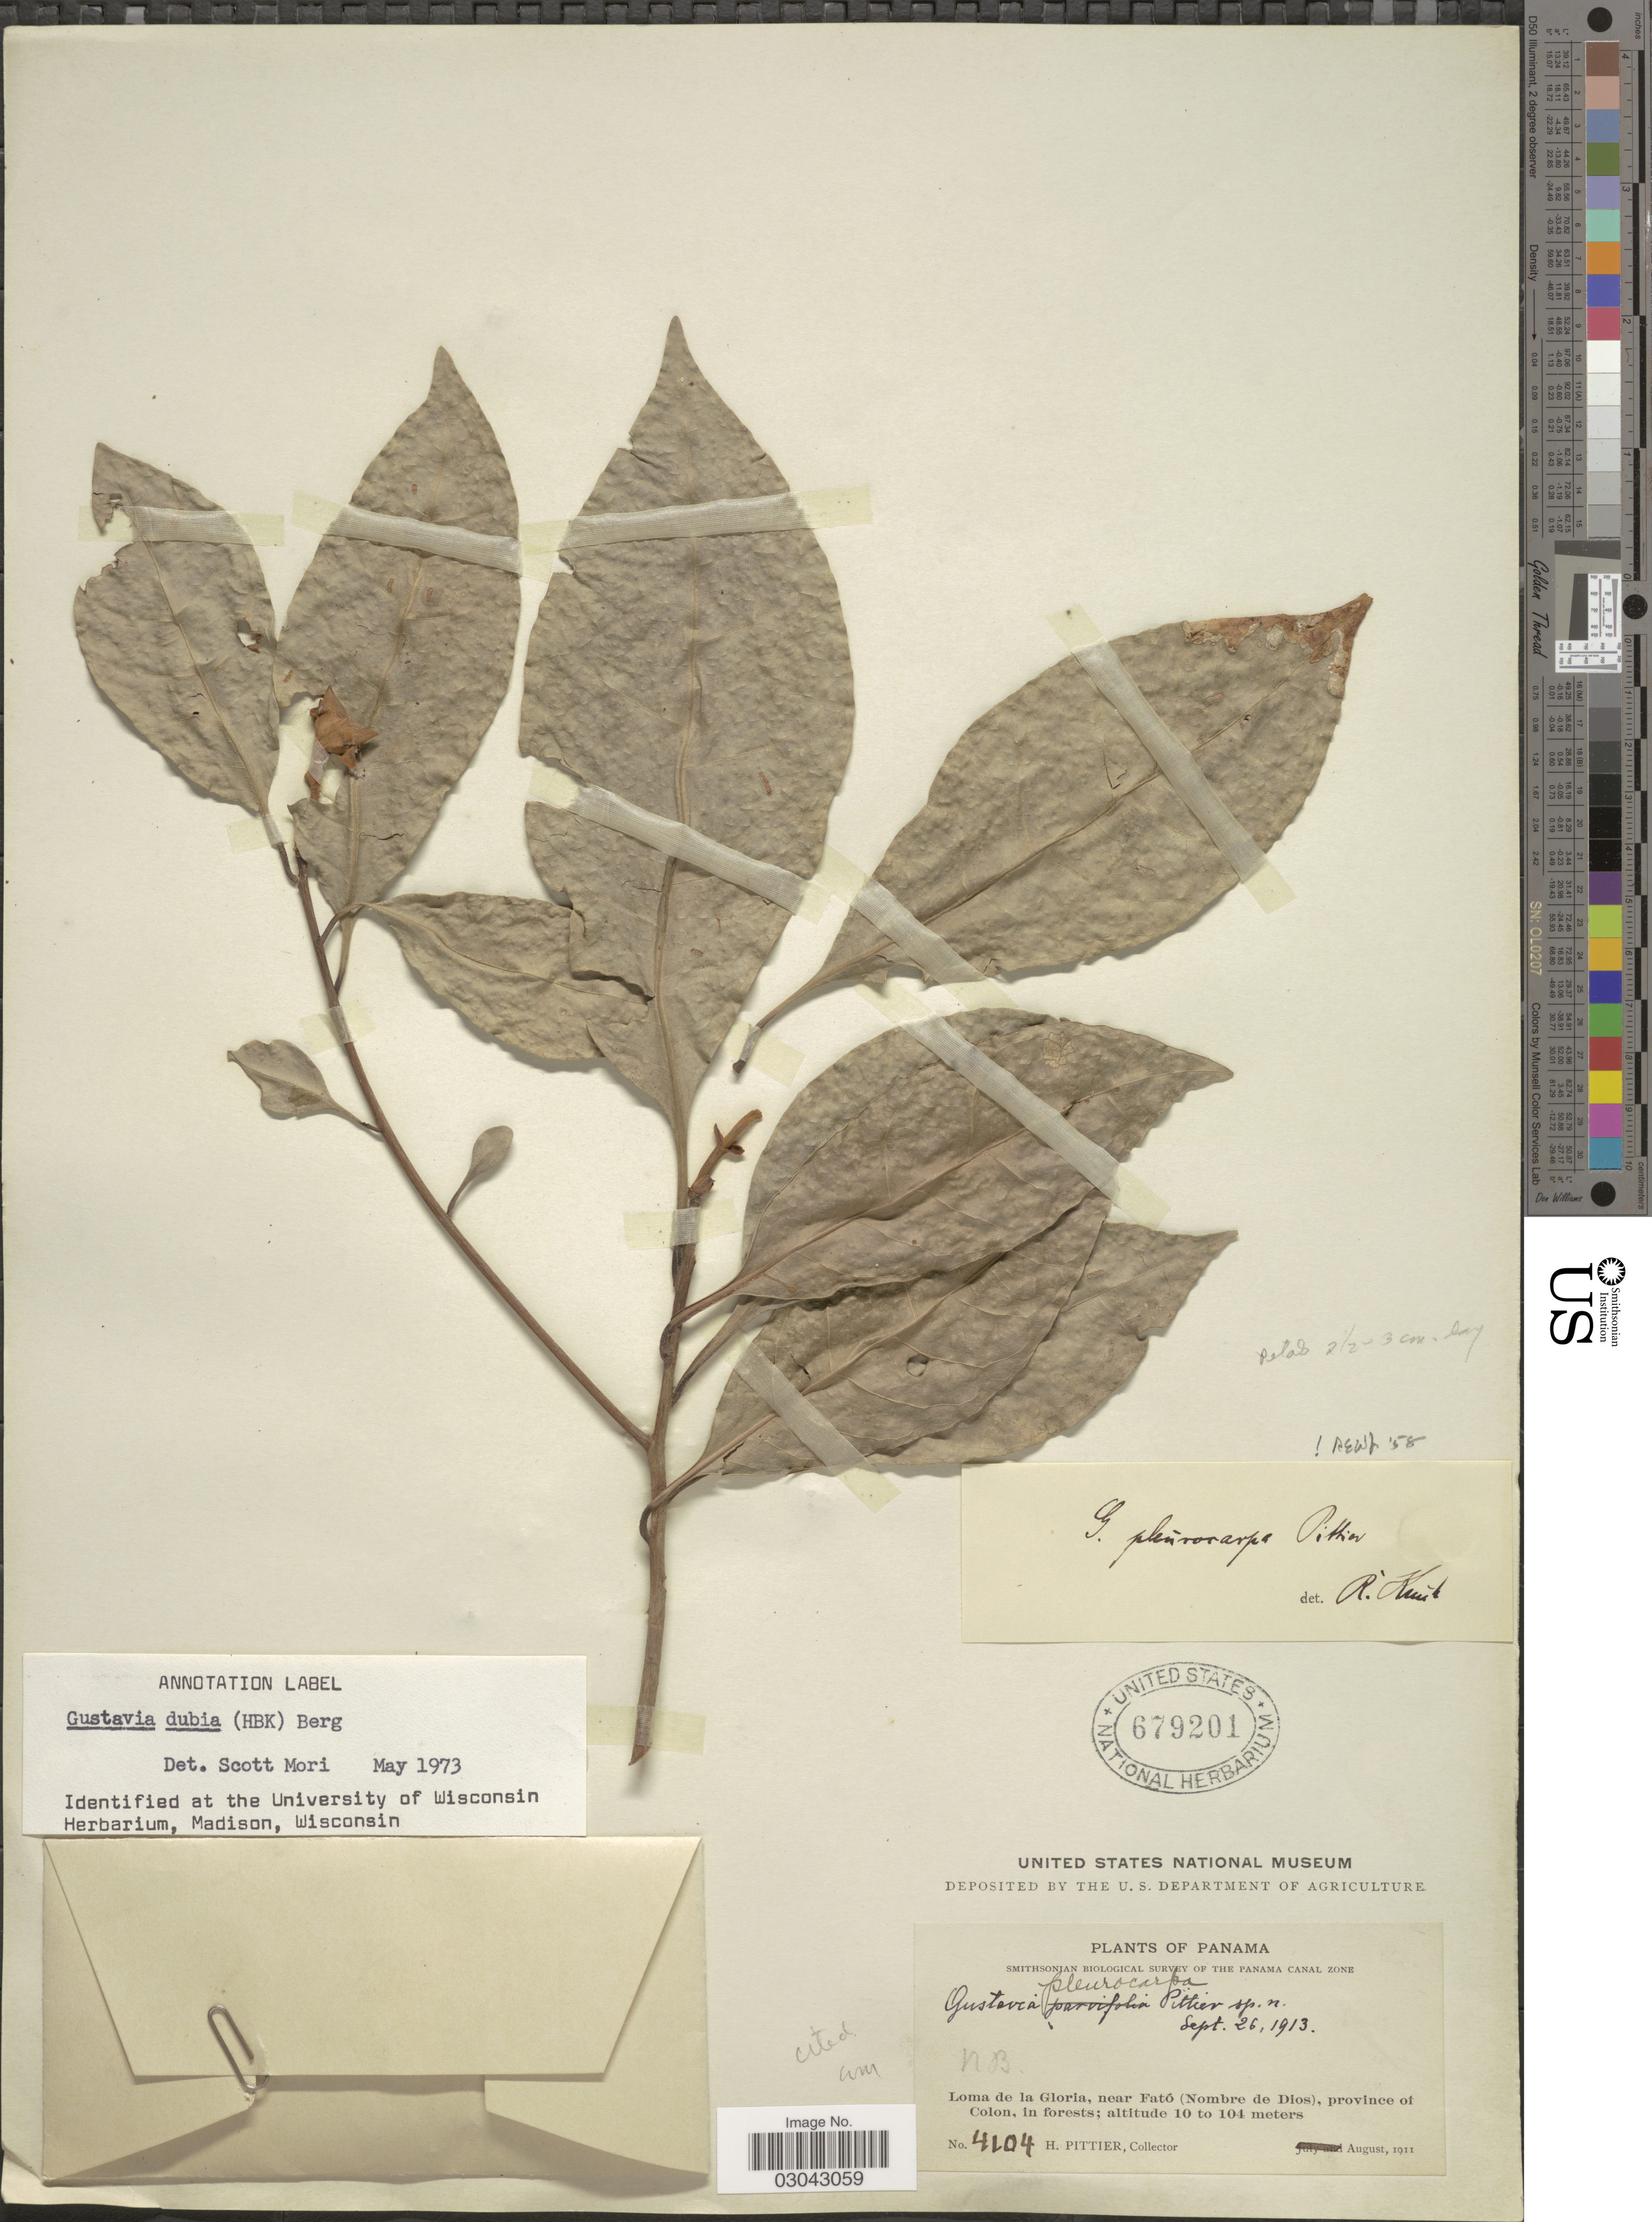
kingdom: Plantae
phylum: Tracheophyta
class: Magnoliopsida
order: Ericales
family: Lecythidaceae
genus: Gustavia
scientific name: Gustavia dubia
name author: (Kunth) O. Berg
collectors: H. F. Pittier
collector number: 4104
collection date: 1911-08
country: Panama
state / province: Colón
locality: Loma de la Gloria, near Fató (Nombre de Dios), province of Colon.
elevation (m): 10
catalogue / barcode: US 679201